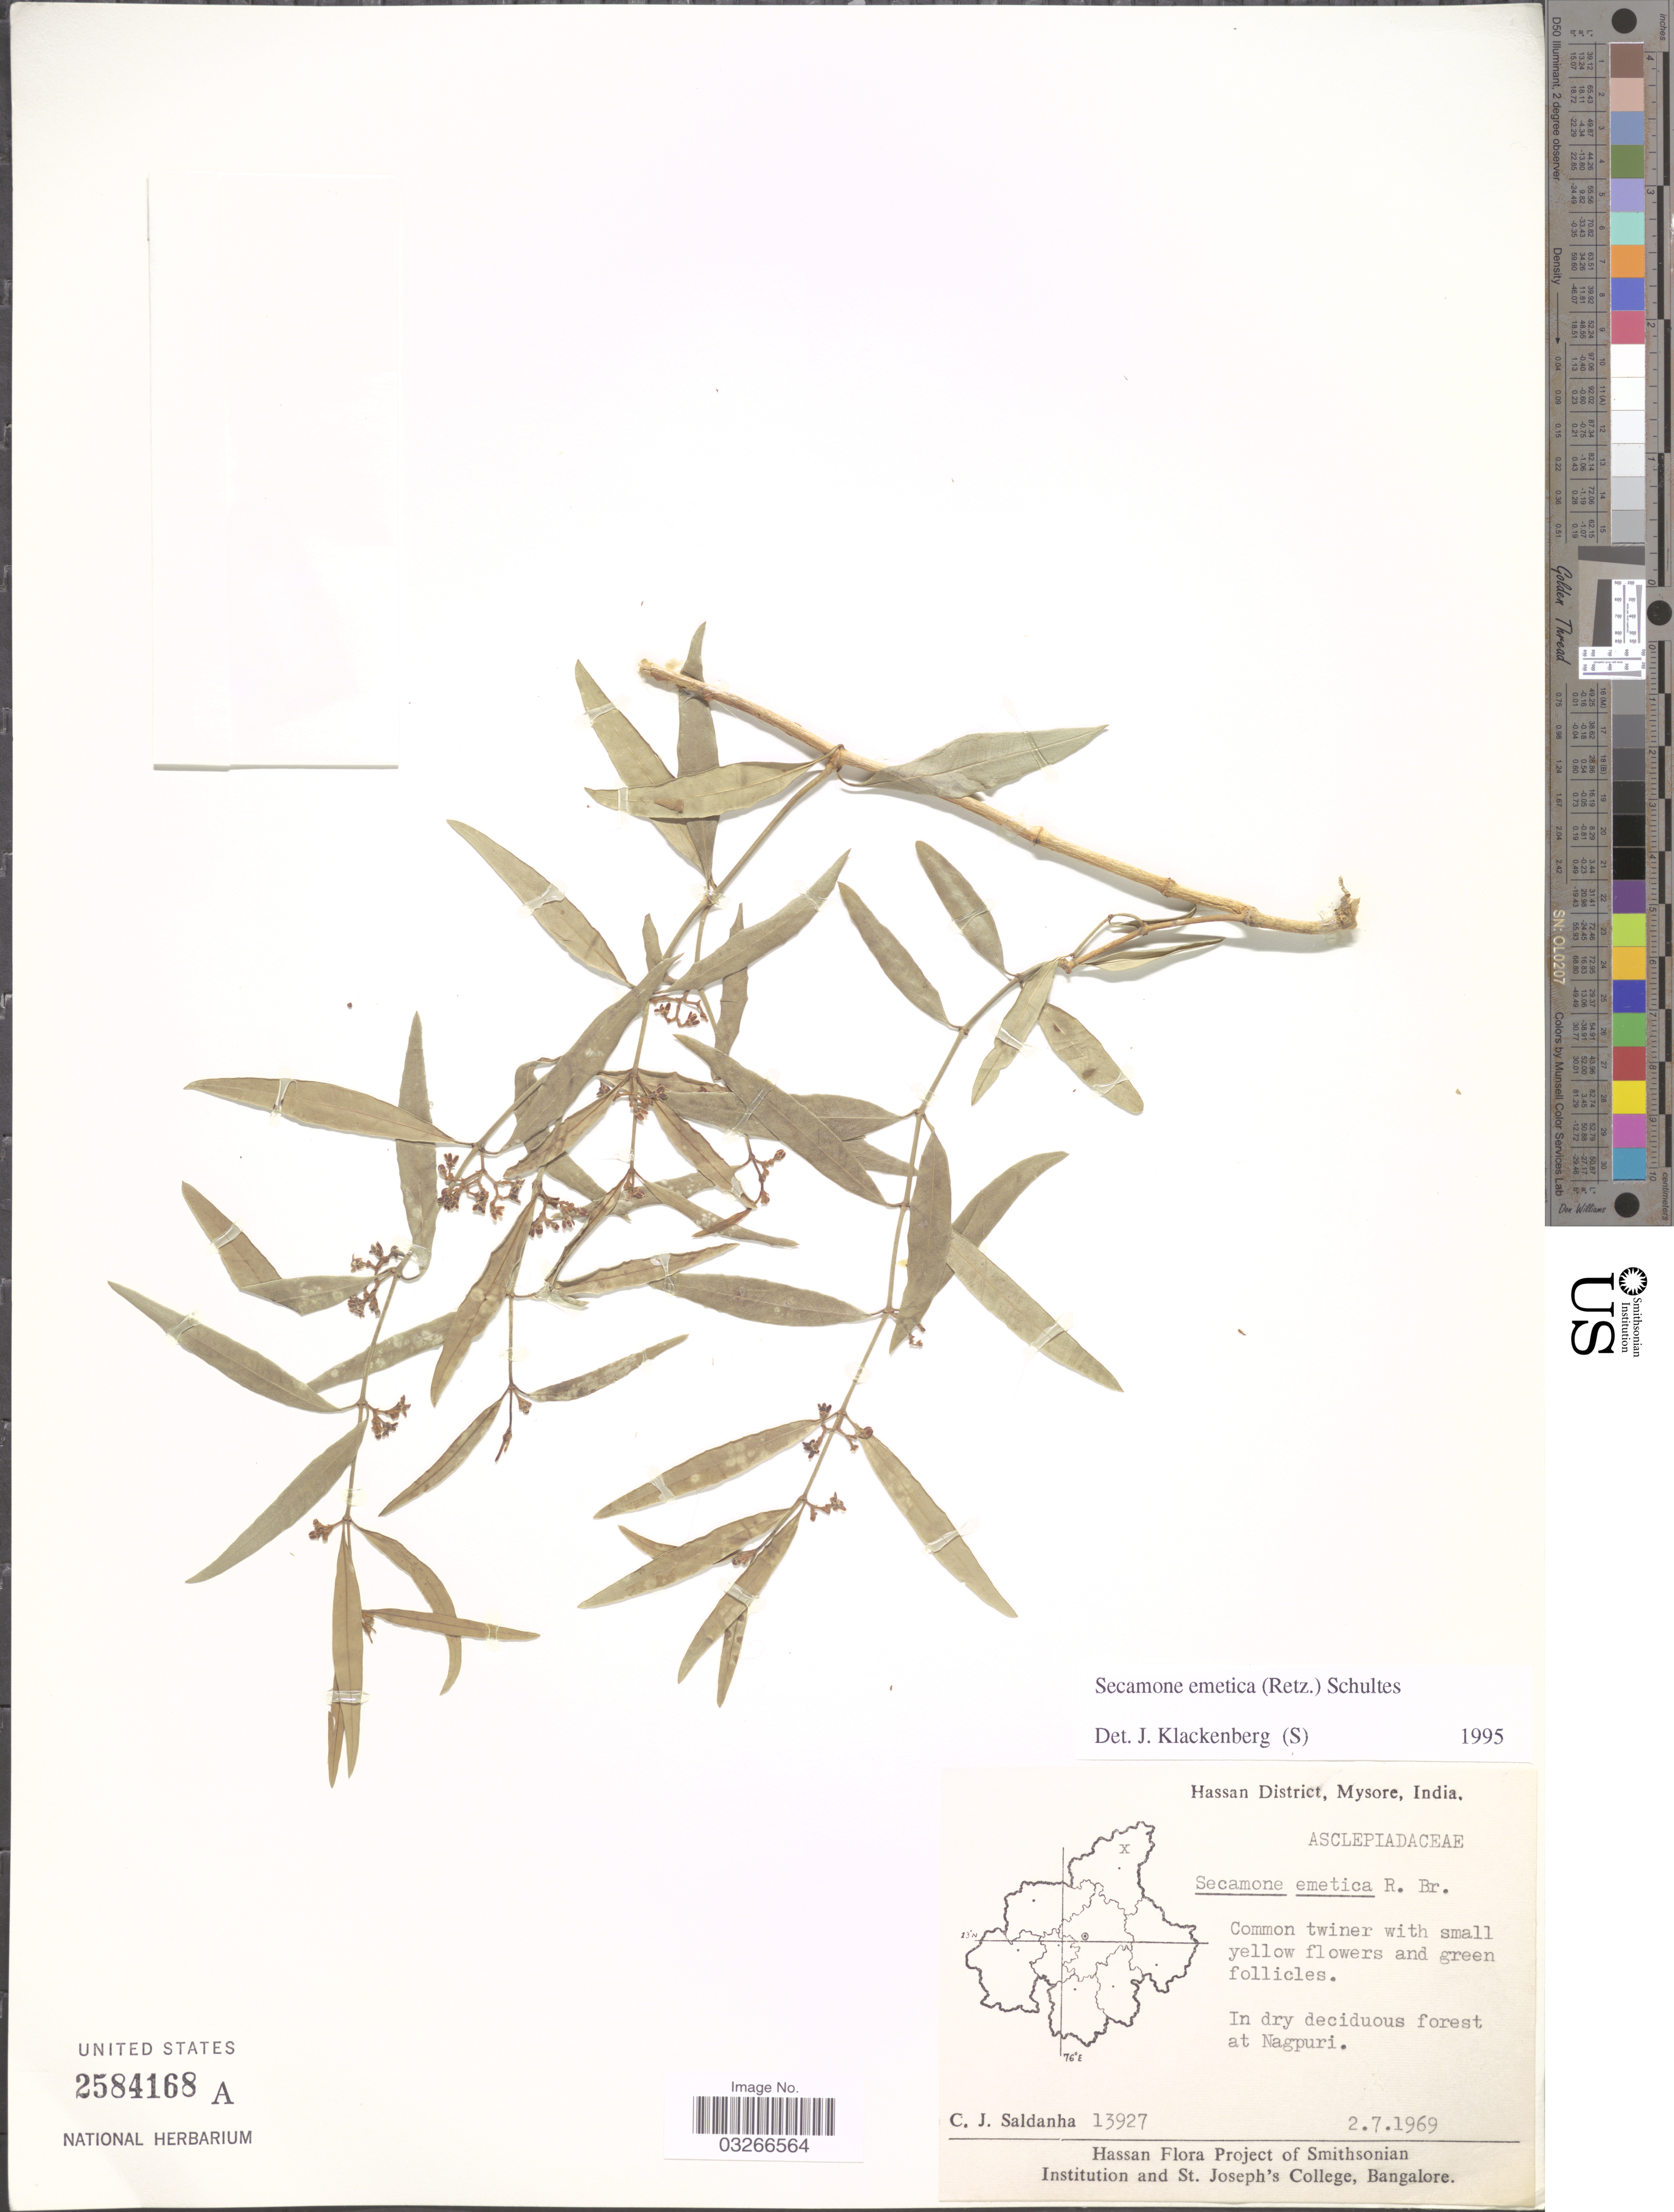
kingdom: Plantae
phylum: Tracheophyta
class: Magnoliopsida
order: Gentianales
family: Apocynaceae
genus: Secamone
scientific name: Secamone emetica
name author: (Retz.) R. Br. ex Schult.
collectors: C. J. Saldanha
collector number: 13927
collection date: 1969-07-02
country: India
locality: Hassan District, Mysore. In dry deciduous forest at Nagpuri.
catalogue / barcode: US 2584168A